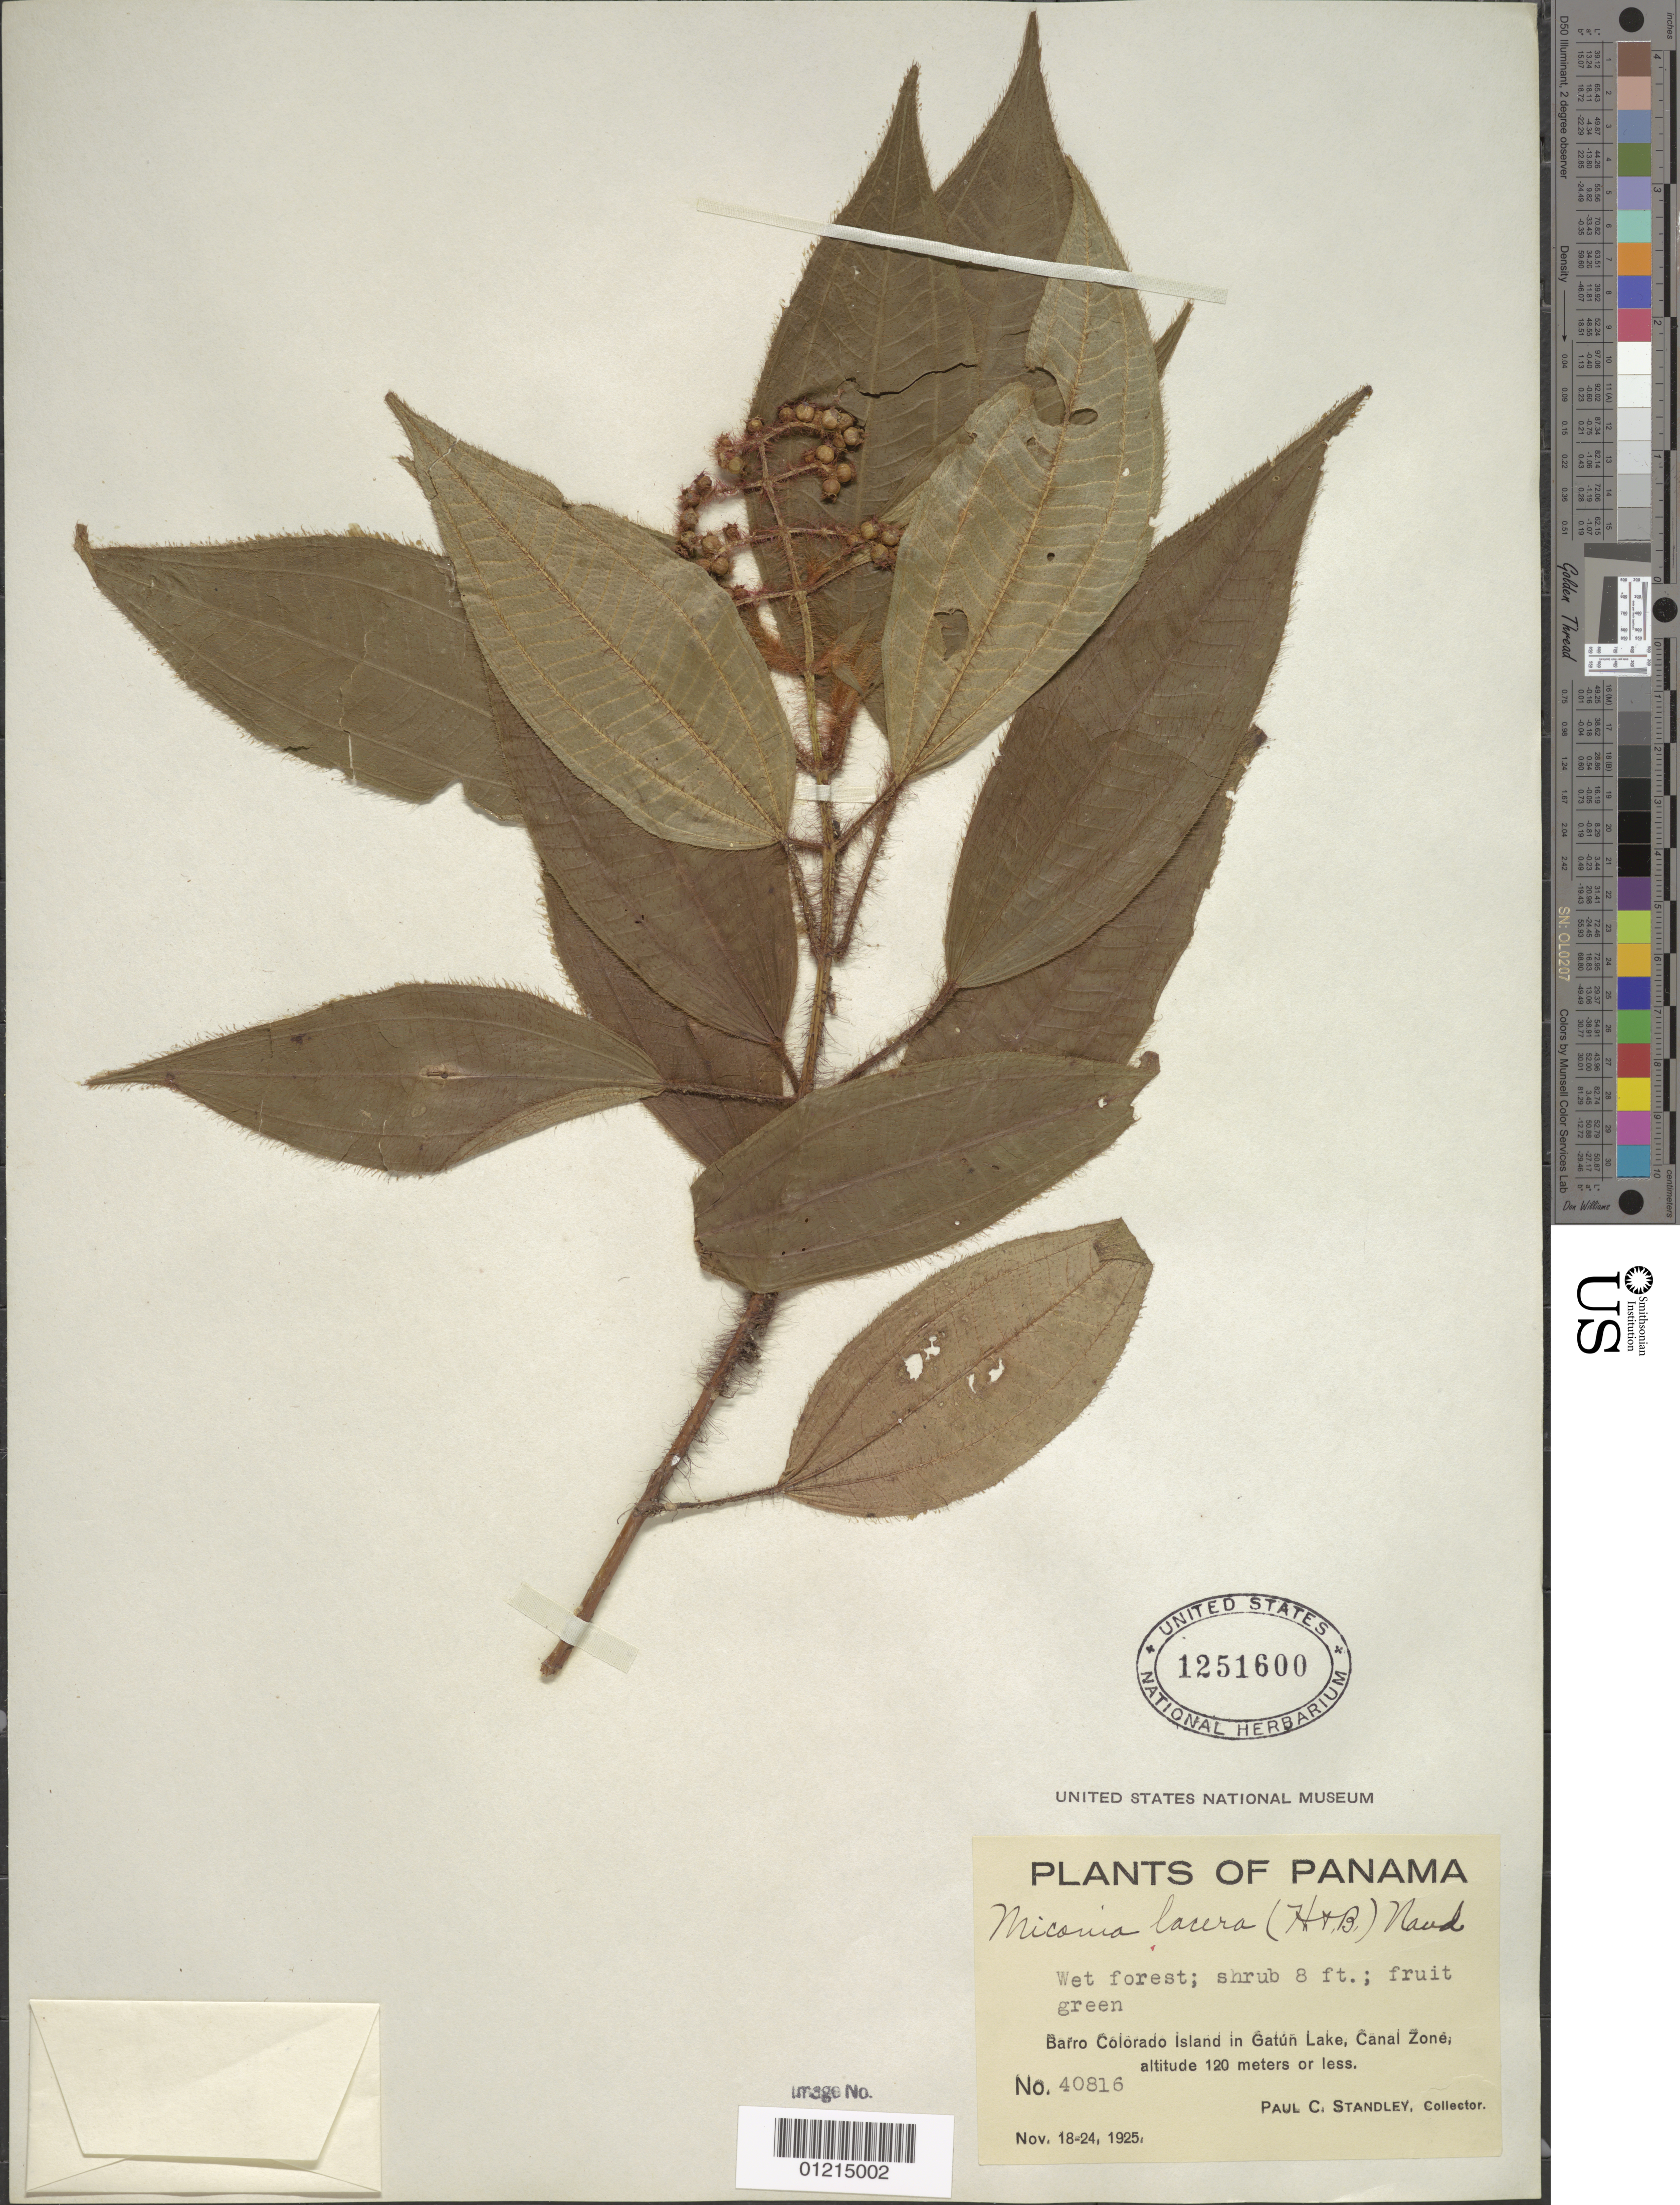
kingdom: Plantae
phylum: Tracheophyta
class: Magnoliopsida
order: Myrtales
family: Melastomataceae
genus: Miconia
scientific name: Miconia lacera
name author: (Bonpl.) Naudin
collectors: P. C. Standley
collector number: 40816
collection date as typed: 18-24 Nov 1925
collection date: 1925-11-18/1925-11-24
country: Panama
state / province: Panamá Oeste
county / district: Canal Zone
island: Barro Colorado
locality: Barro Colorado Island in Gatun Lake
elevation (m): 120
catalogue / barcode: US 1251600